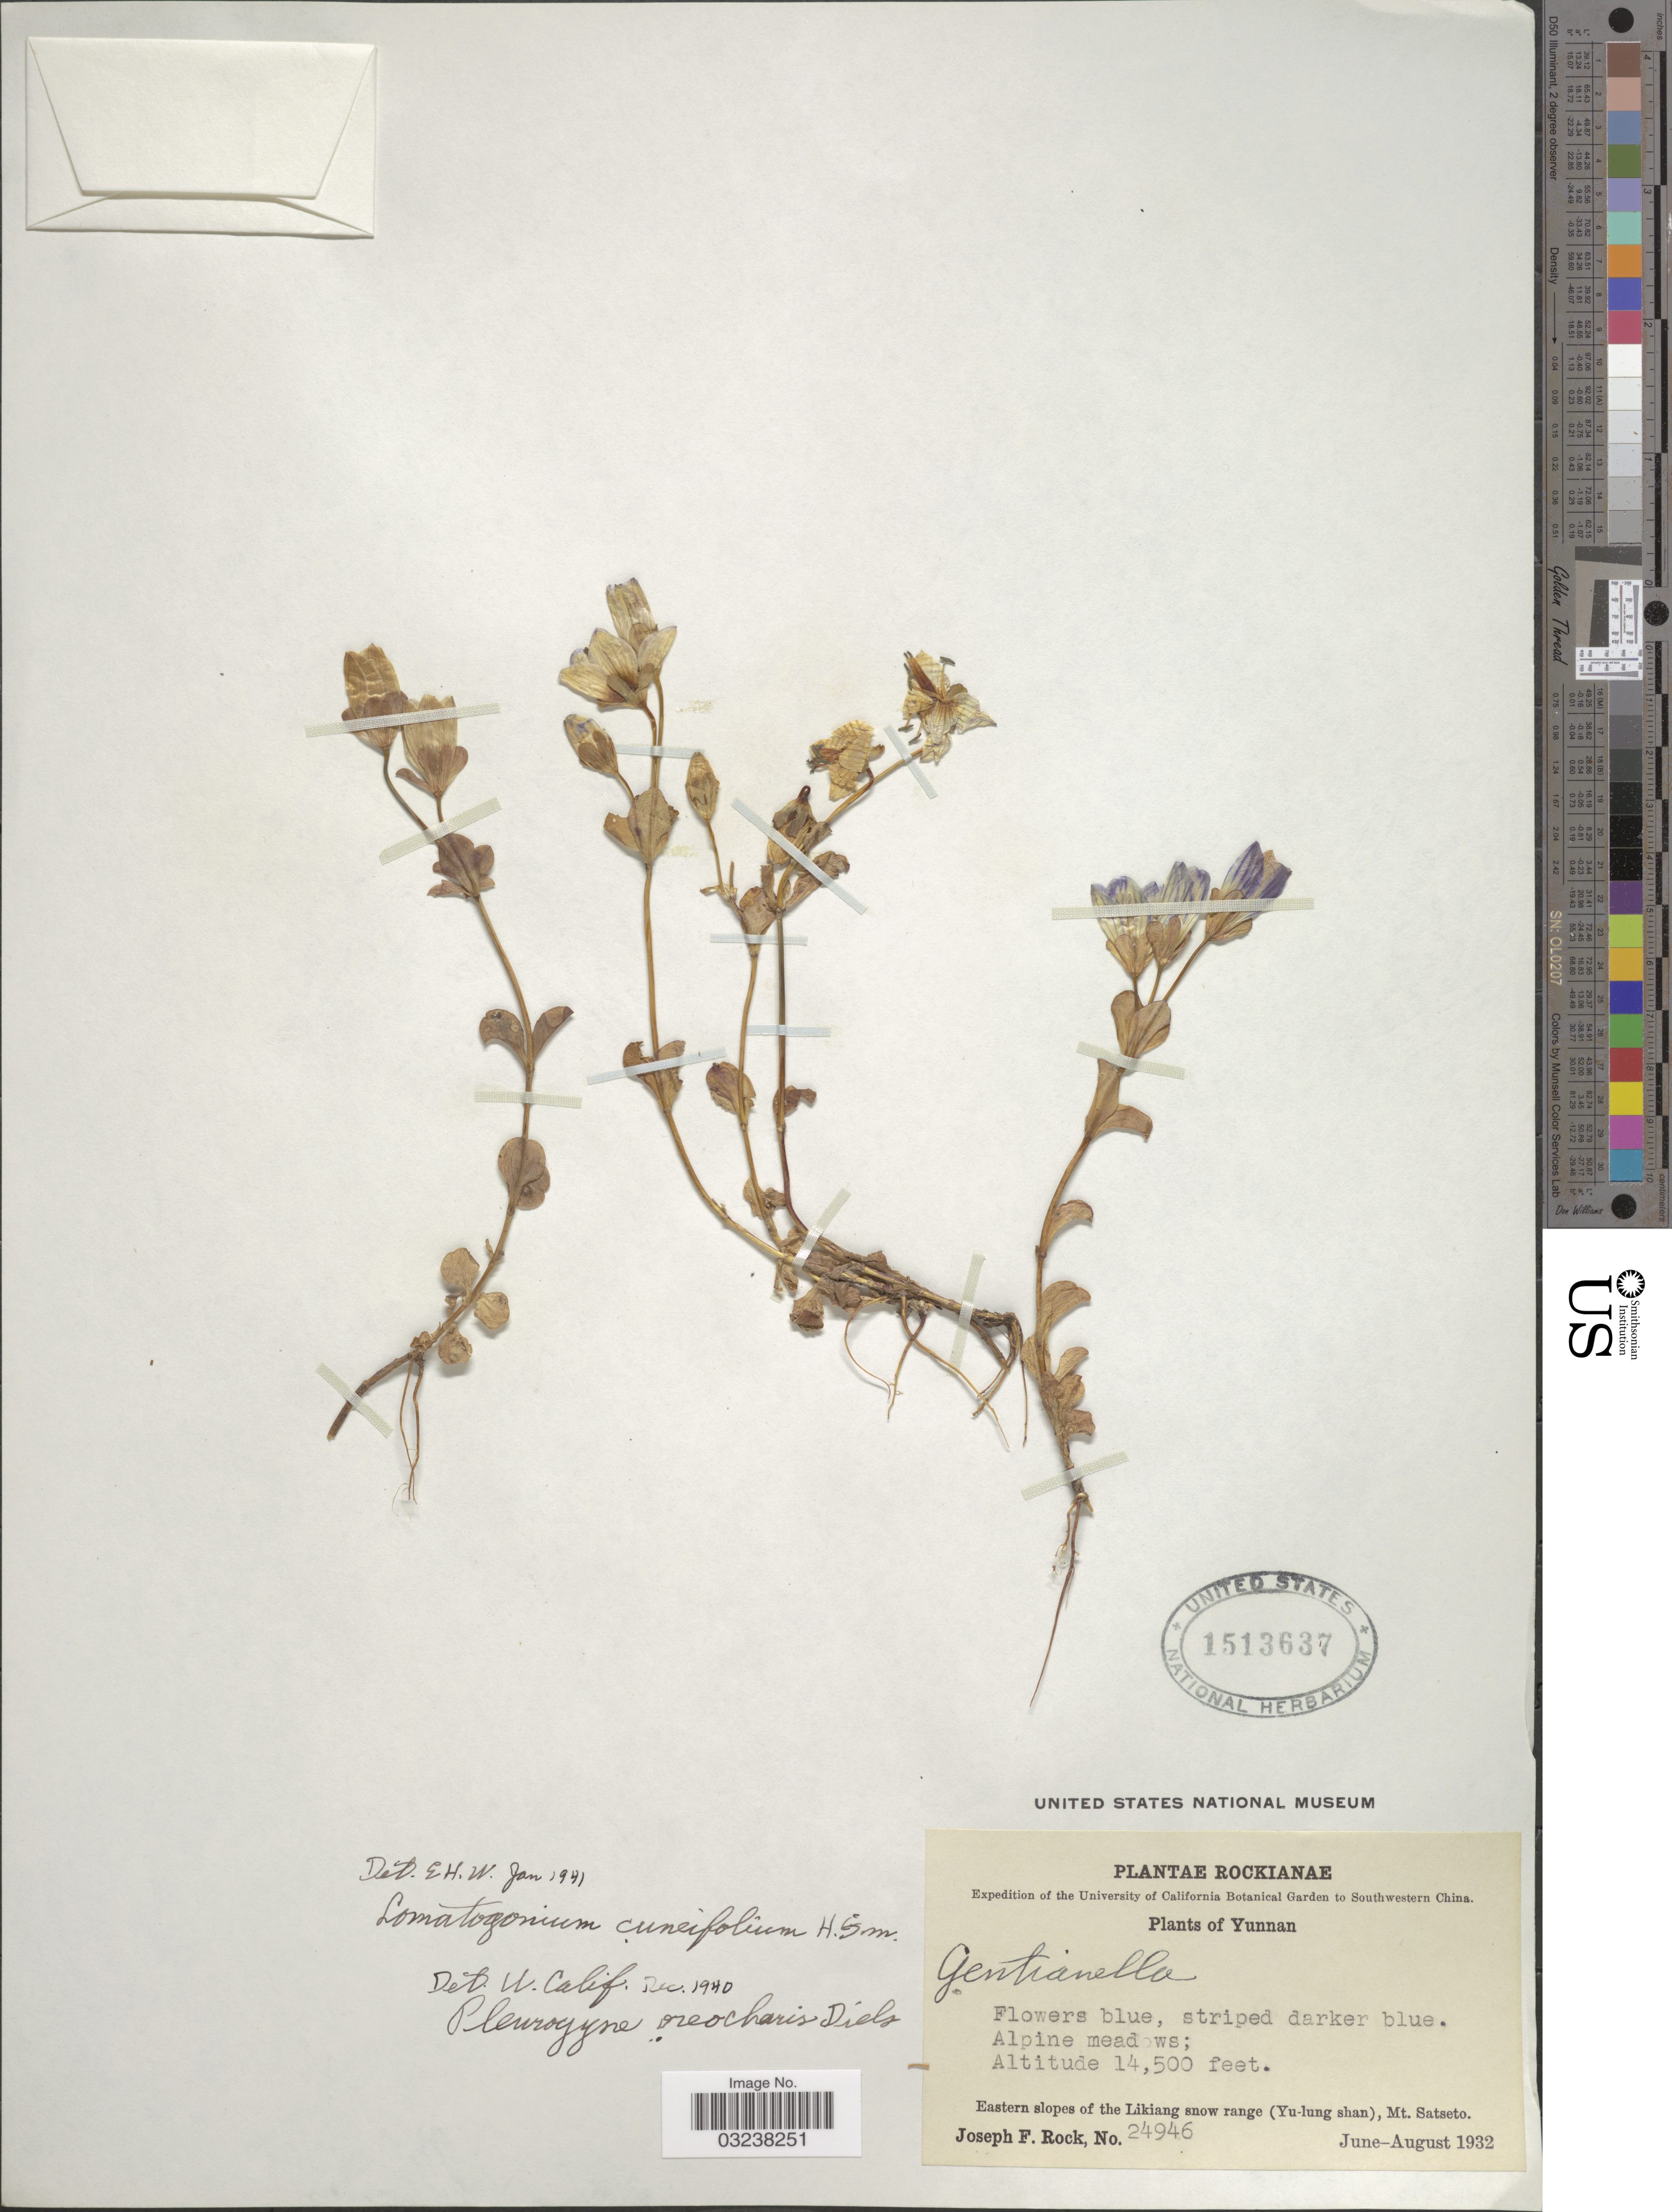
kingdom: Plantae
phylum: Tracheophyta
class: Magnoliopsida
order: Gentianales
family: Gentianaceae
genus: Lomatogonium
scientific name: Lomatogonium cuneifolium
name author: Herb. H. Sm.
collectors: J. F. Rock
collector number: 24946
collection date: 1932-06/1932-08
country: China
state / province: Yunnan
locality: Southwestern China. Eastern slopes of the Likiang snow range (Yu-lung shan), Mt. Satseto.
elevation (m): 4420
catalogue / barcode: US 1513637